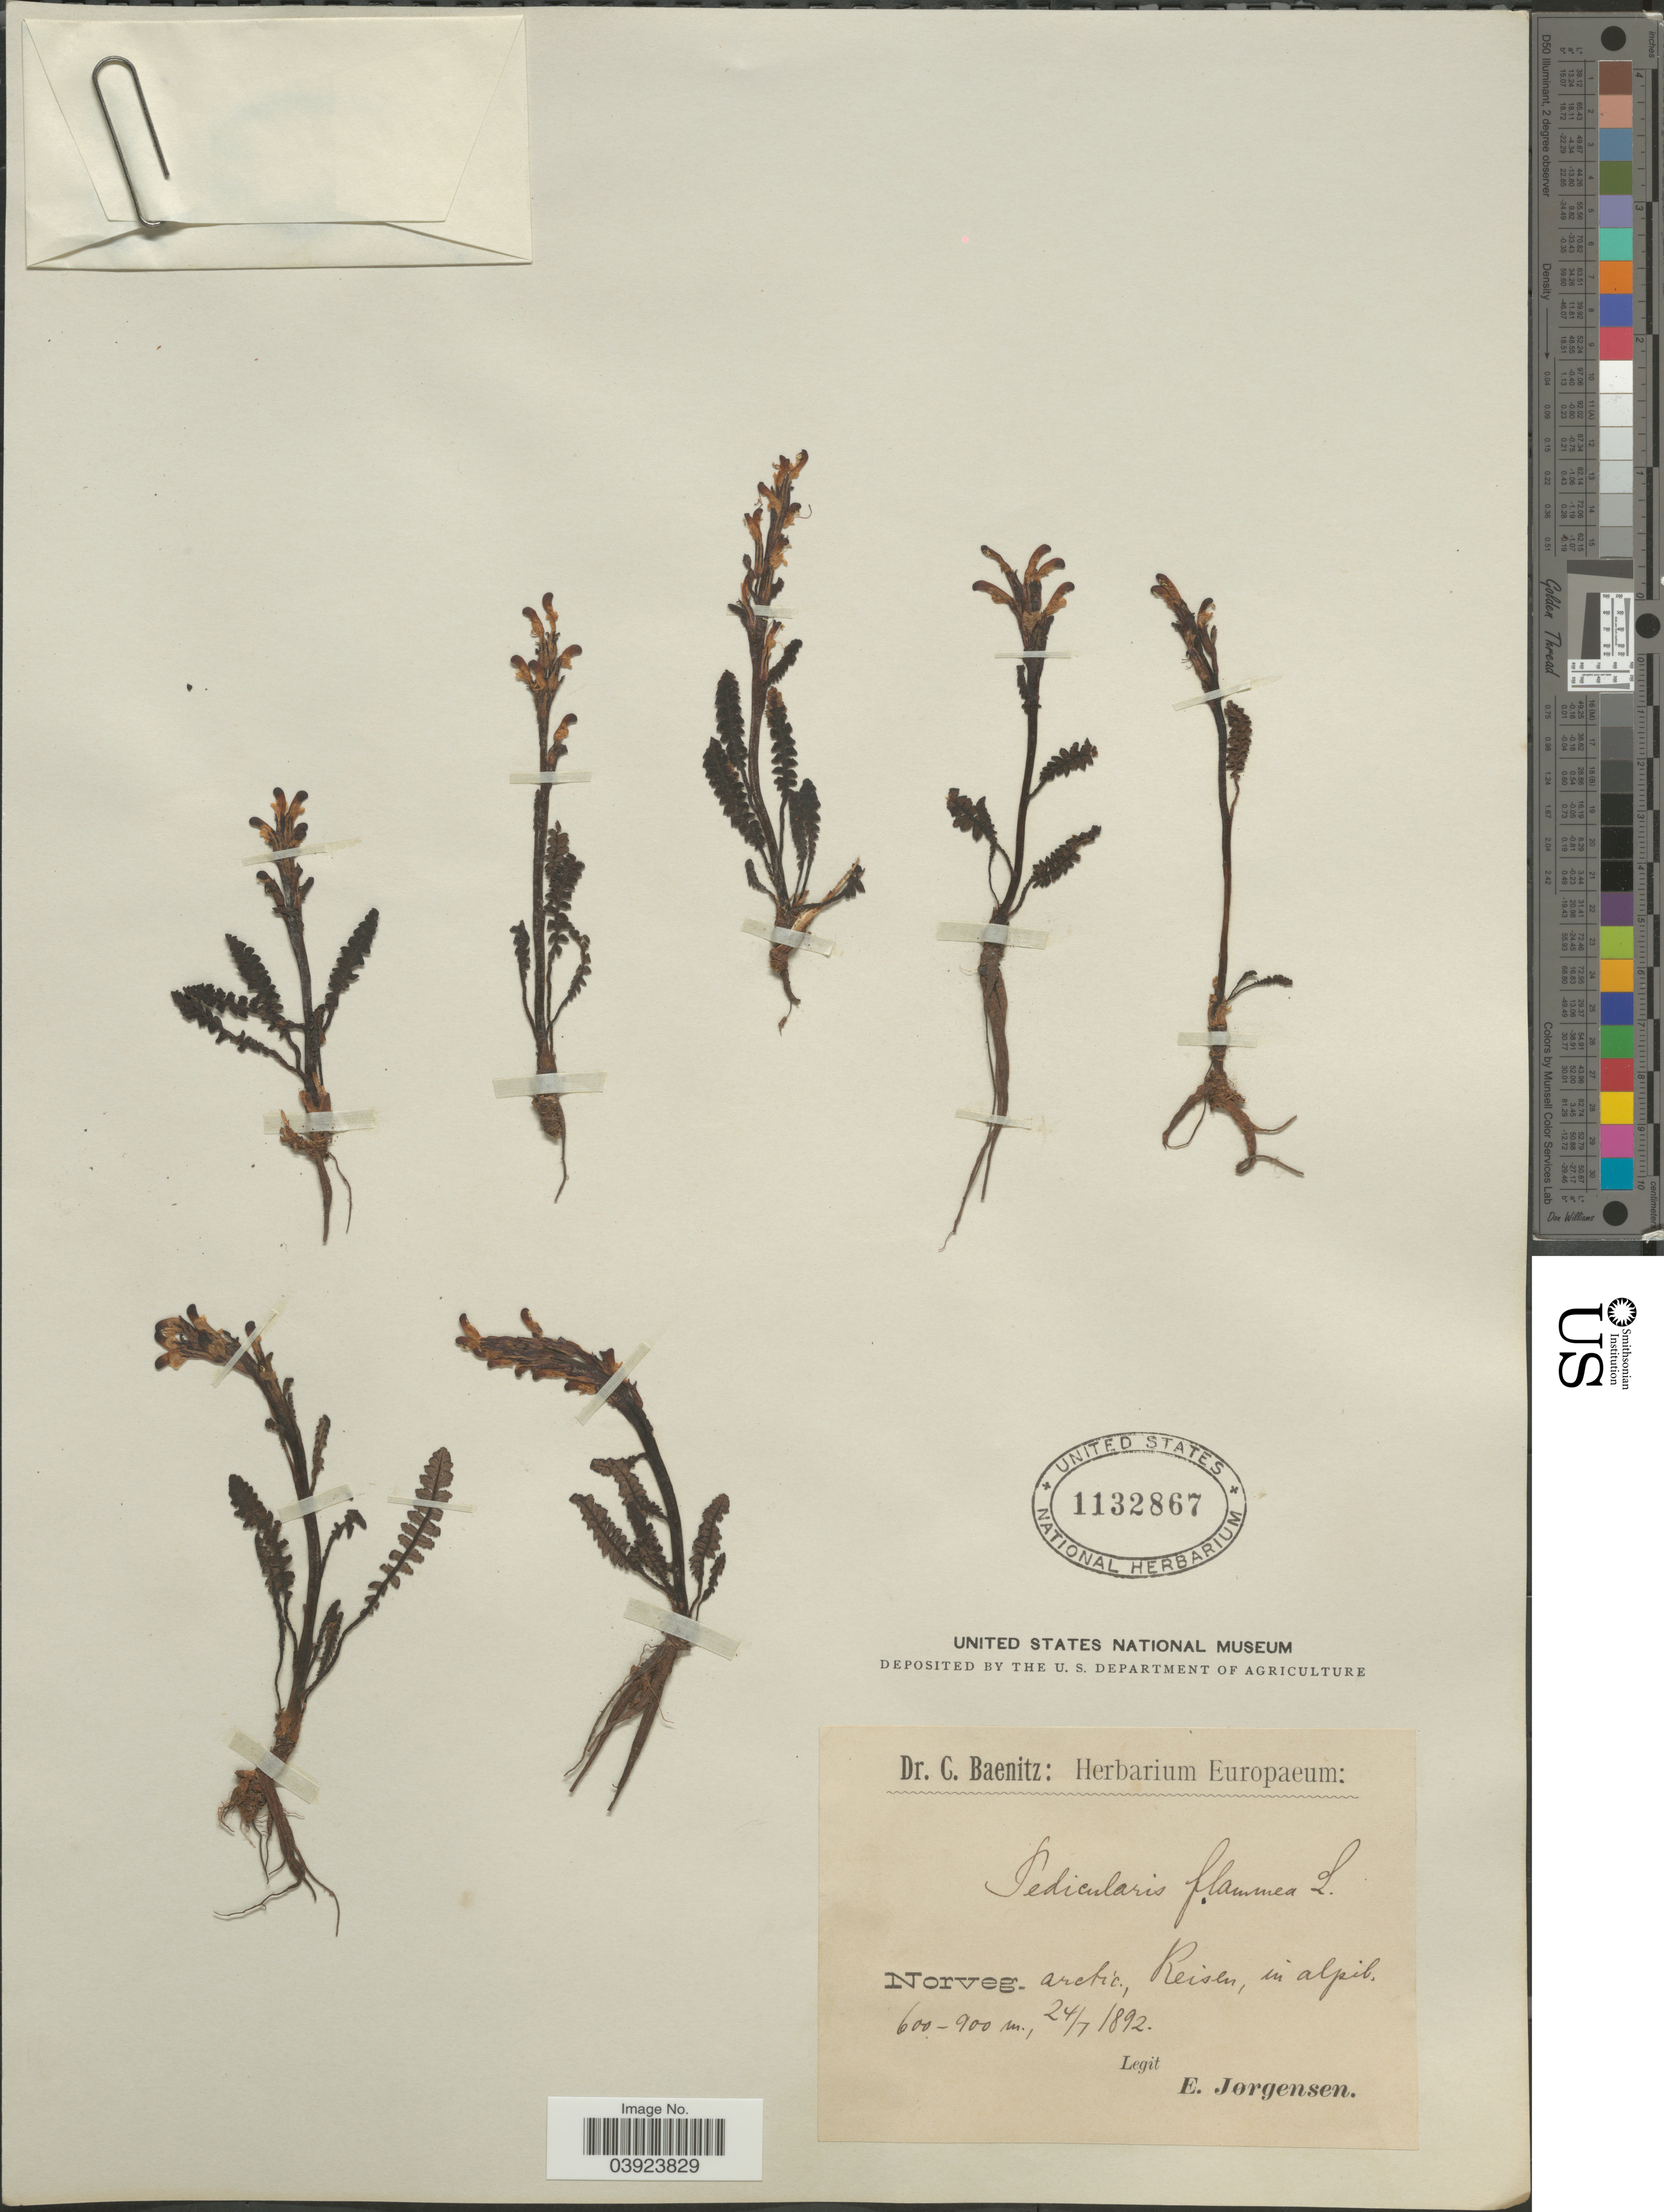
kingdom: Plantae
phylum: Tracheophyta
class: Magnoliopsida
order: Lamiales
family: Orobanchaceae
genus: Pedicularis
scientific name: Pedicularis flammea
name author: L.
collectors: E. H. Jørgensen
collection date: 1892-07-24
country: Norway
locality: Norveg. arctic, Reisen, in alpib.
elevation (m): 600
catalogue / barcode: US 1132867